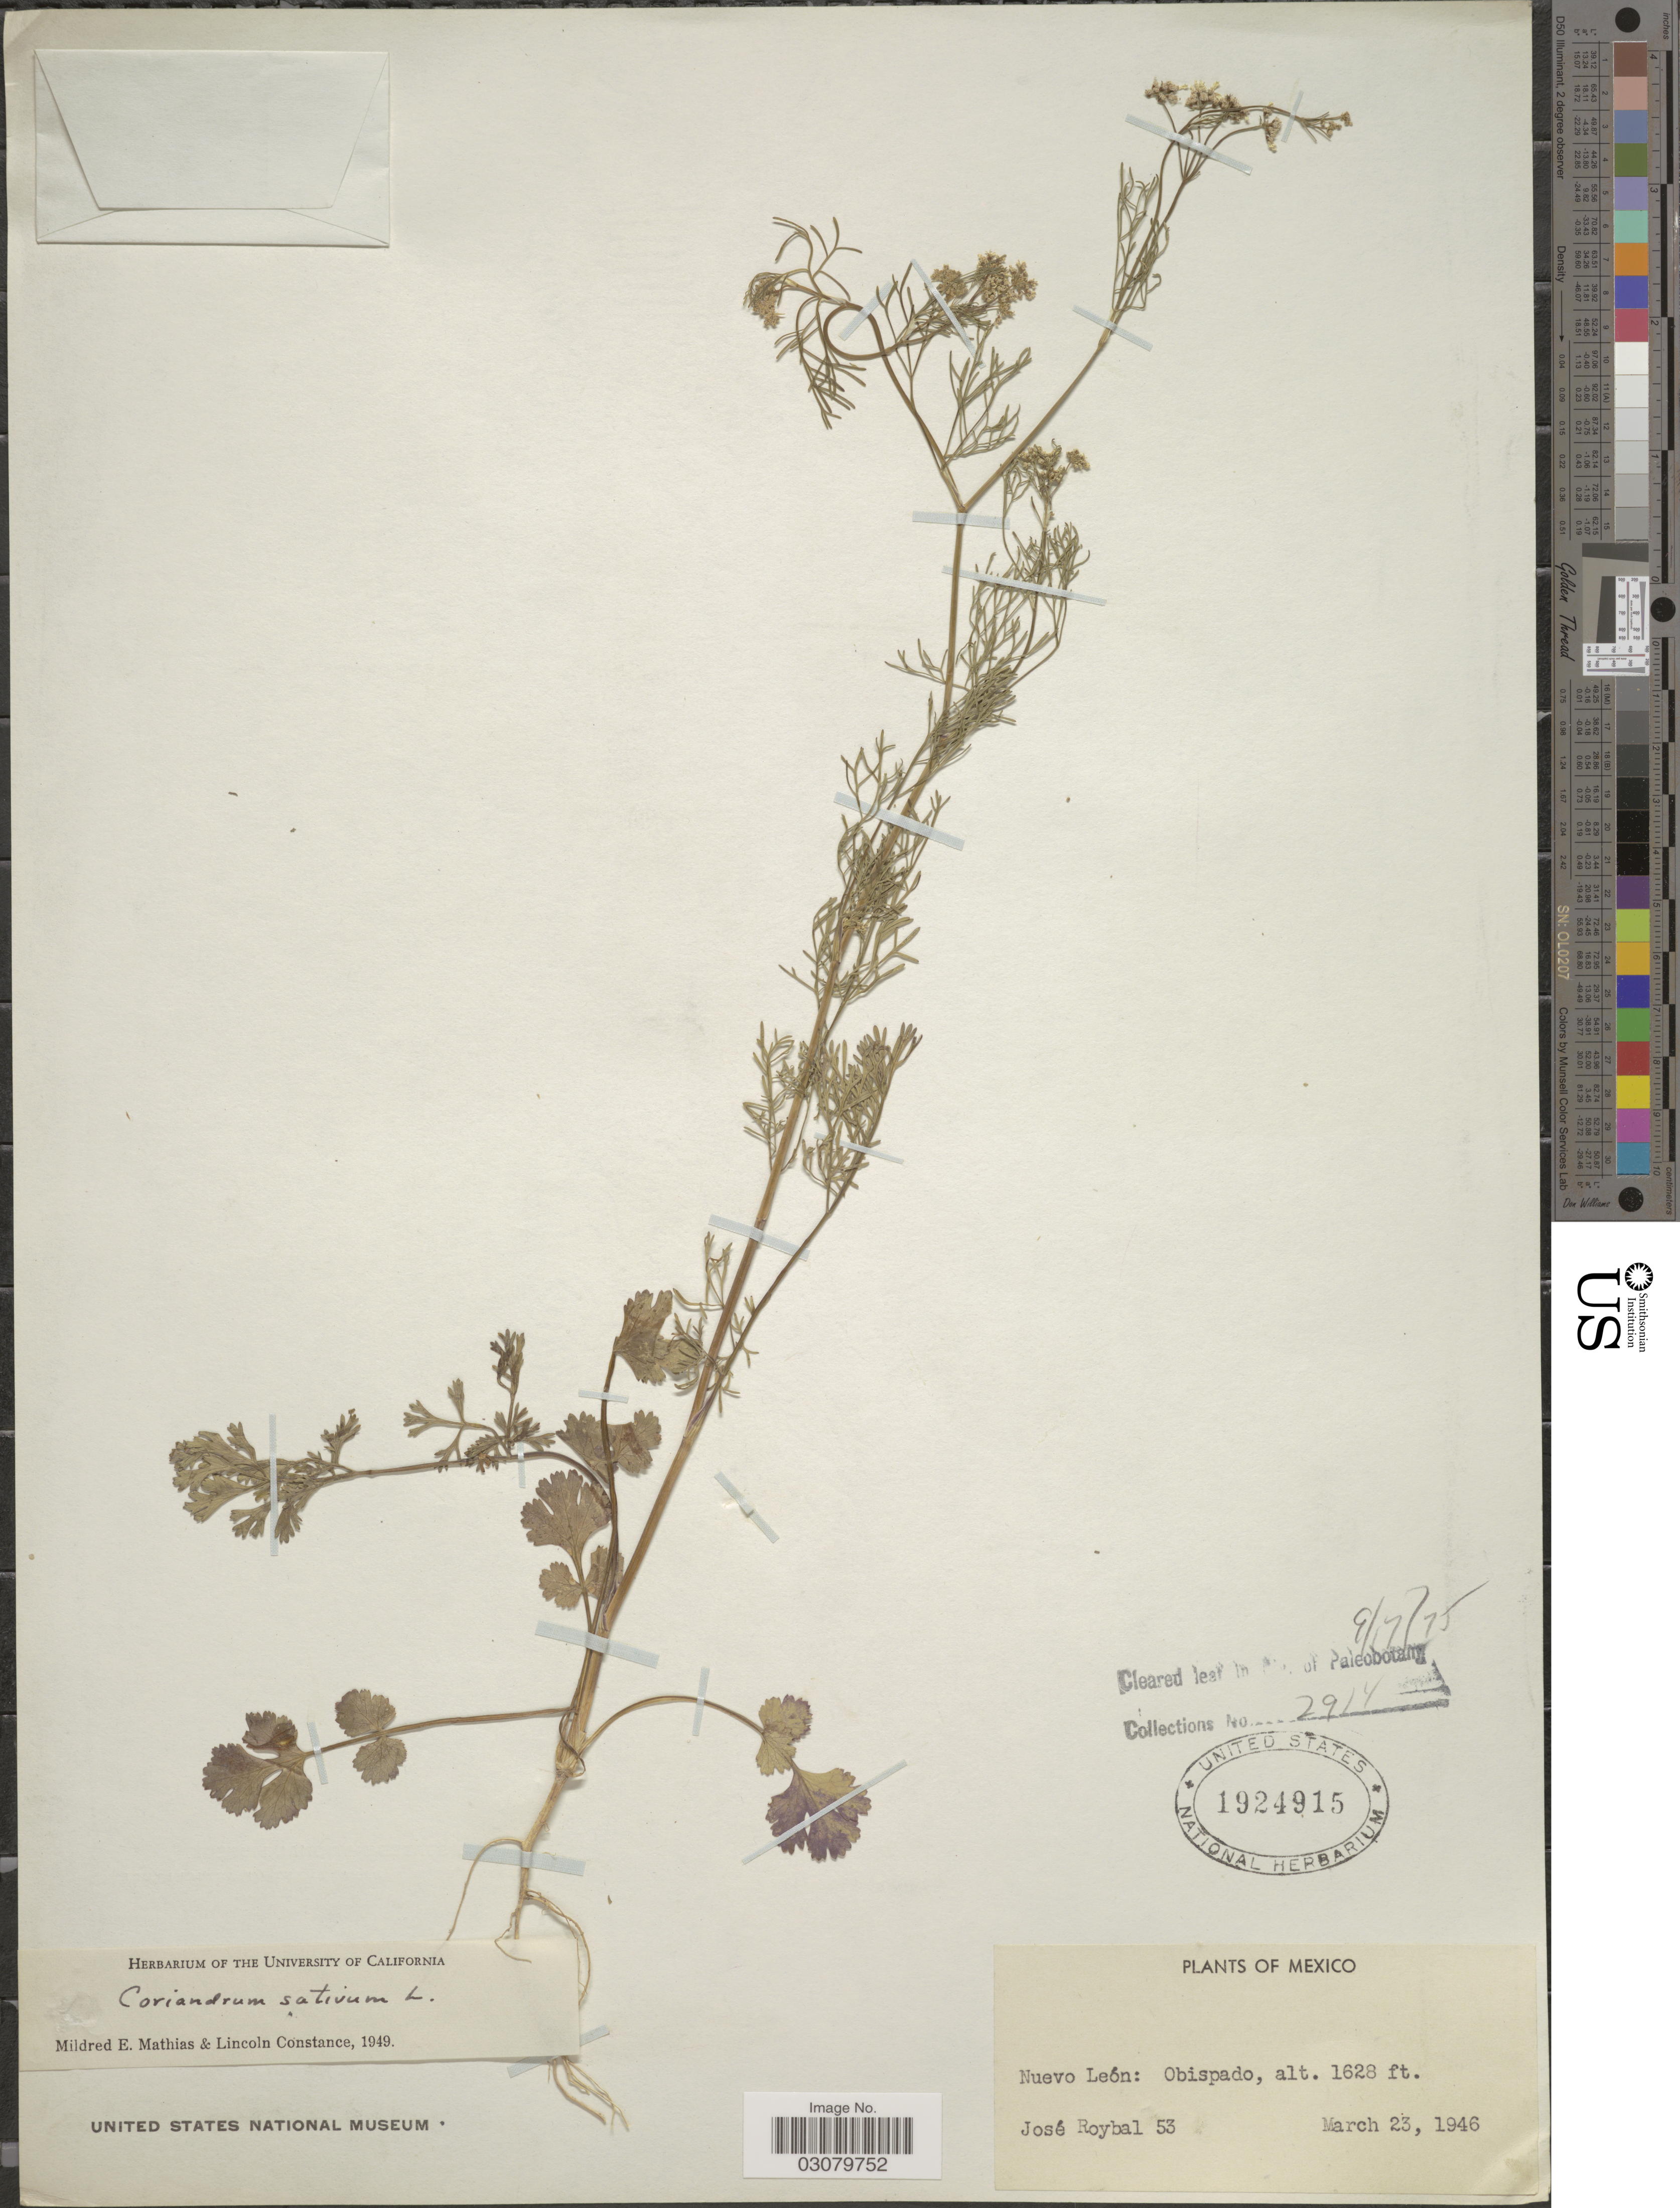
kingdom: Plantae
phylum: Tracheophyta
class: Magnoliopsida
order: Apiales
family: Apiaceae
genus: Coriandrum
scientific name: Coriandrum sativum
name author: L.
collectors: J. Roybal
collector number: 53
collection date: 1946-03-23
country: Mexico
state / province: Nuevo León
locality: Obispado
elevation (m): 496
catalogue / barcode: US 1924915